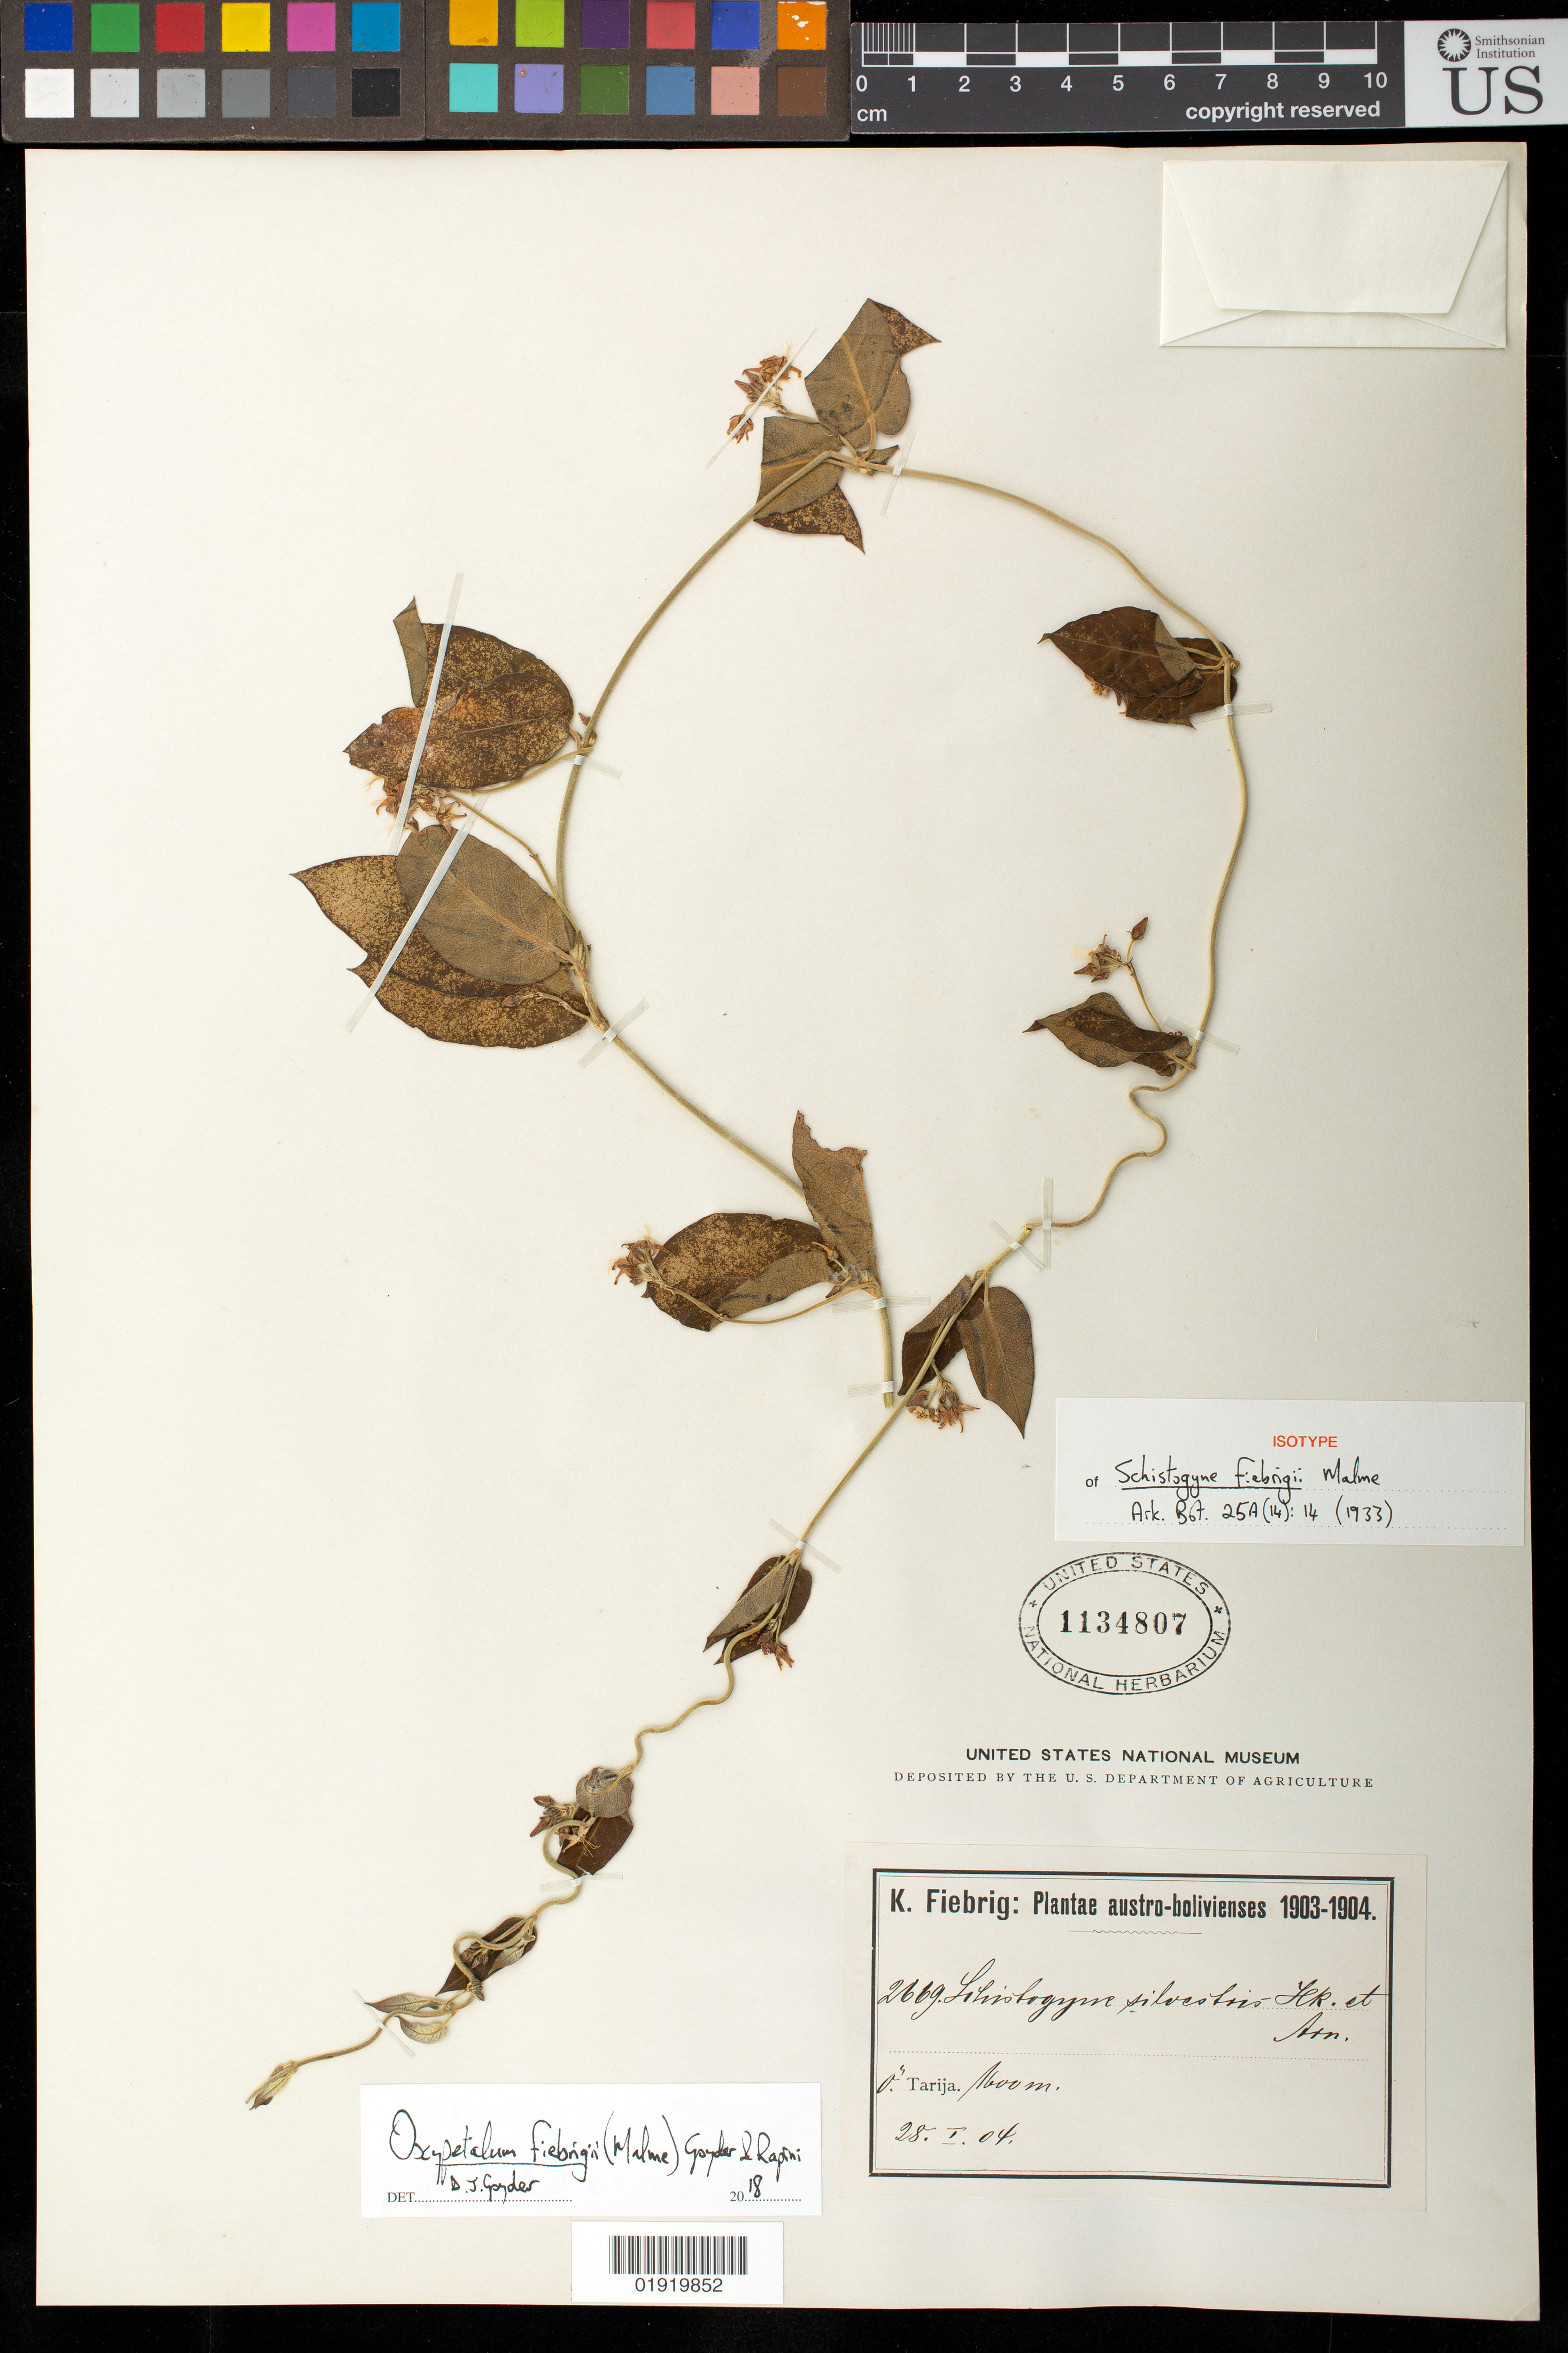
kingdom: Plantae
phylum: Tracheophyta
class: Magnoliopsida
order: Gentianales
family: Apocynaceae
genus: Schistogyne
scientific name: Schistogyne fiebrigii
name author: Malme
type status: Isotype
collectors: K. Fiebrig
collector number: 2669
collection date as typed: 28. I. 04.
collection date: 1904-01-28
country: Bolivia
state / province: Tarija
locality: Ö. Tarija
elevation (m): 1600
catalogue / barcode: US 1134807